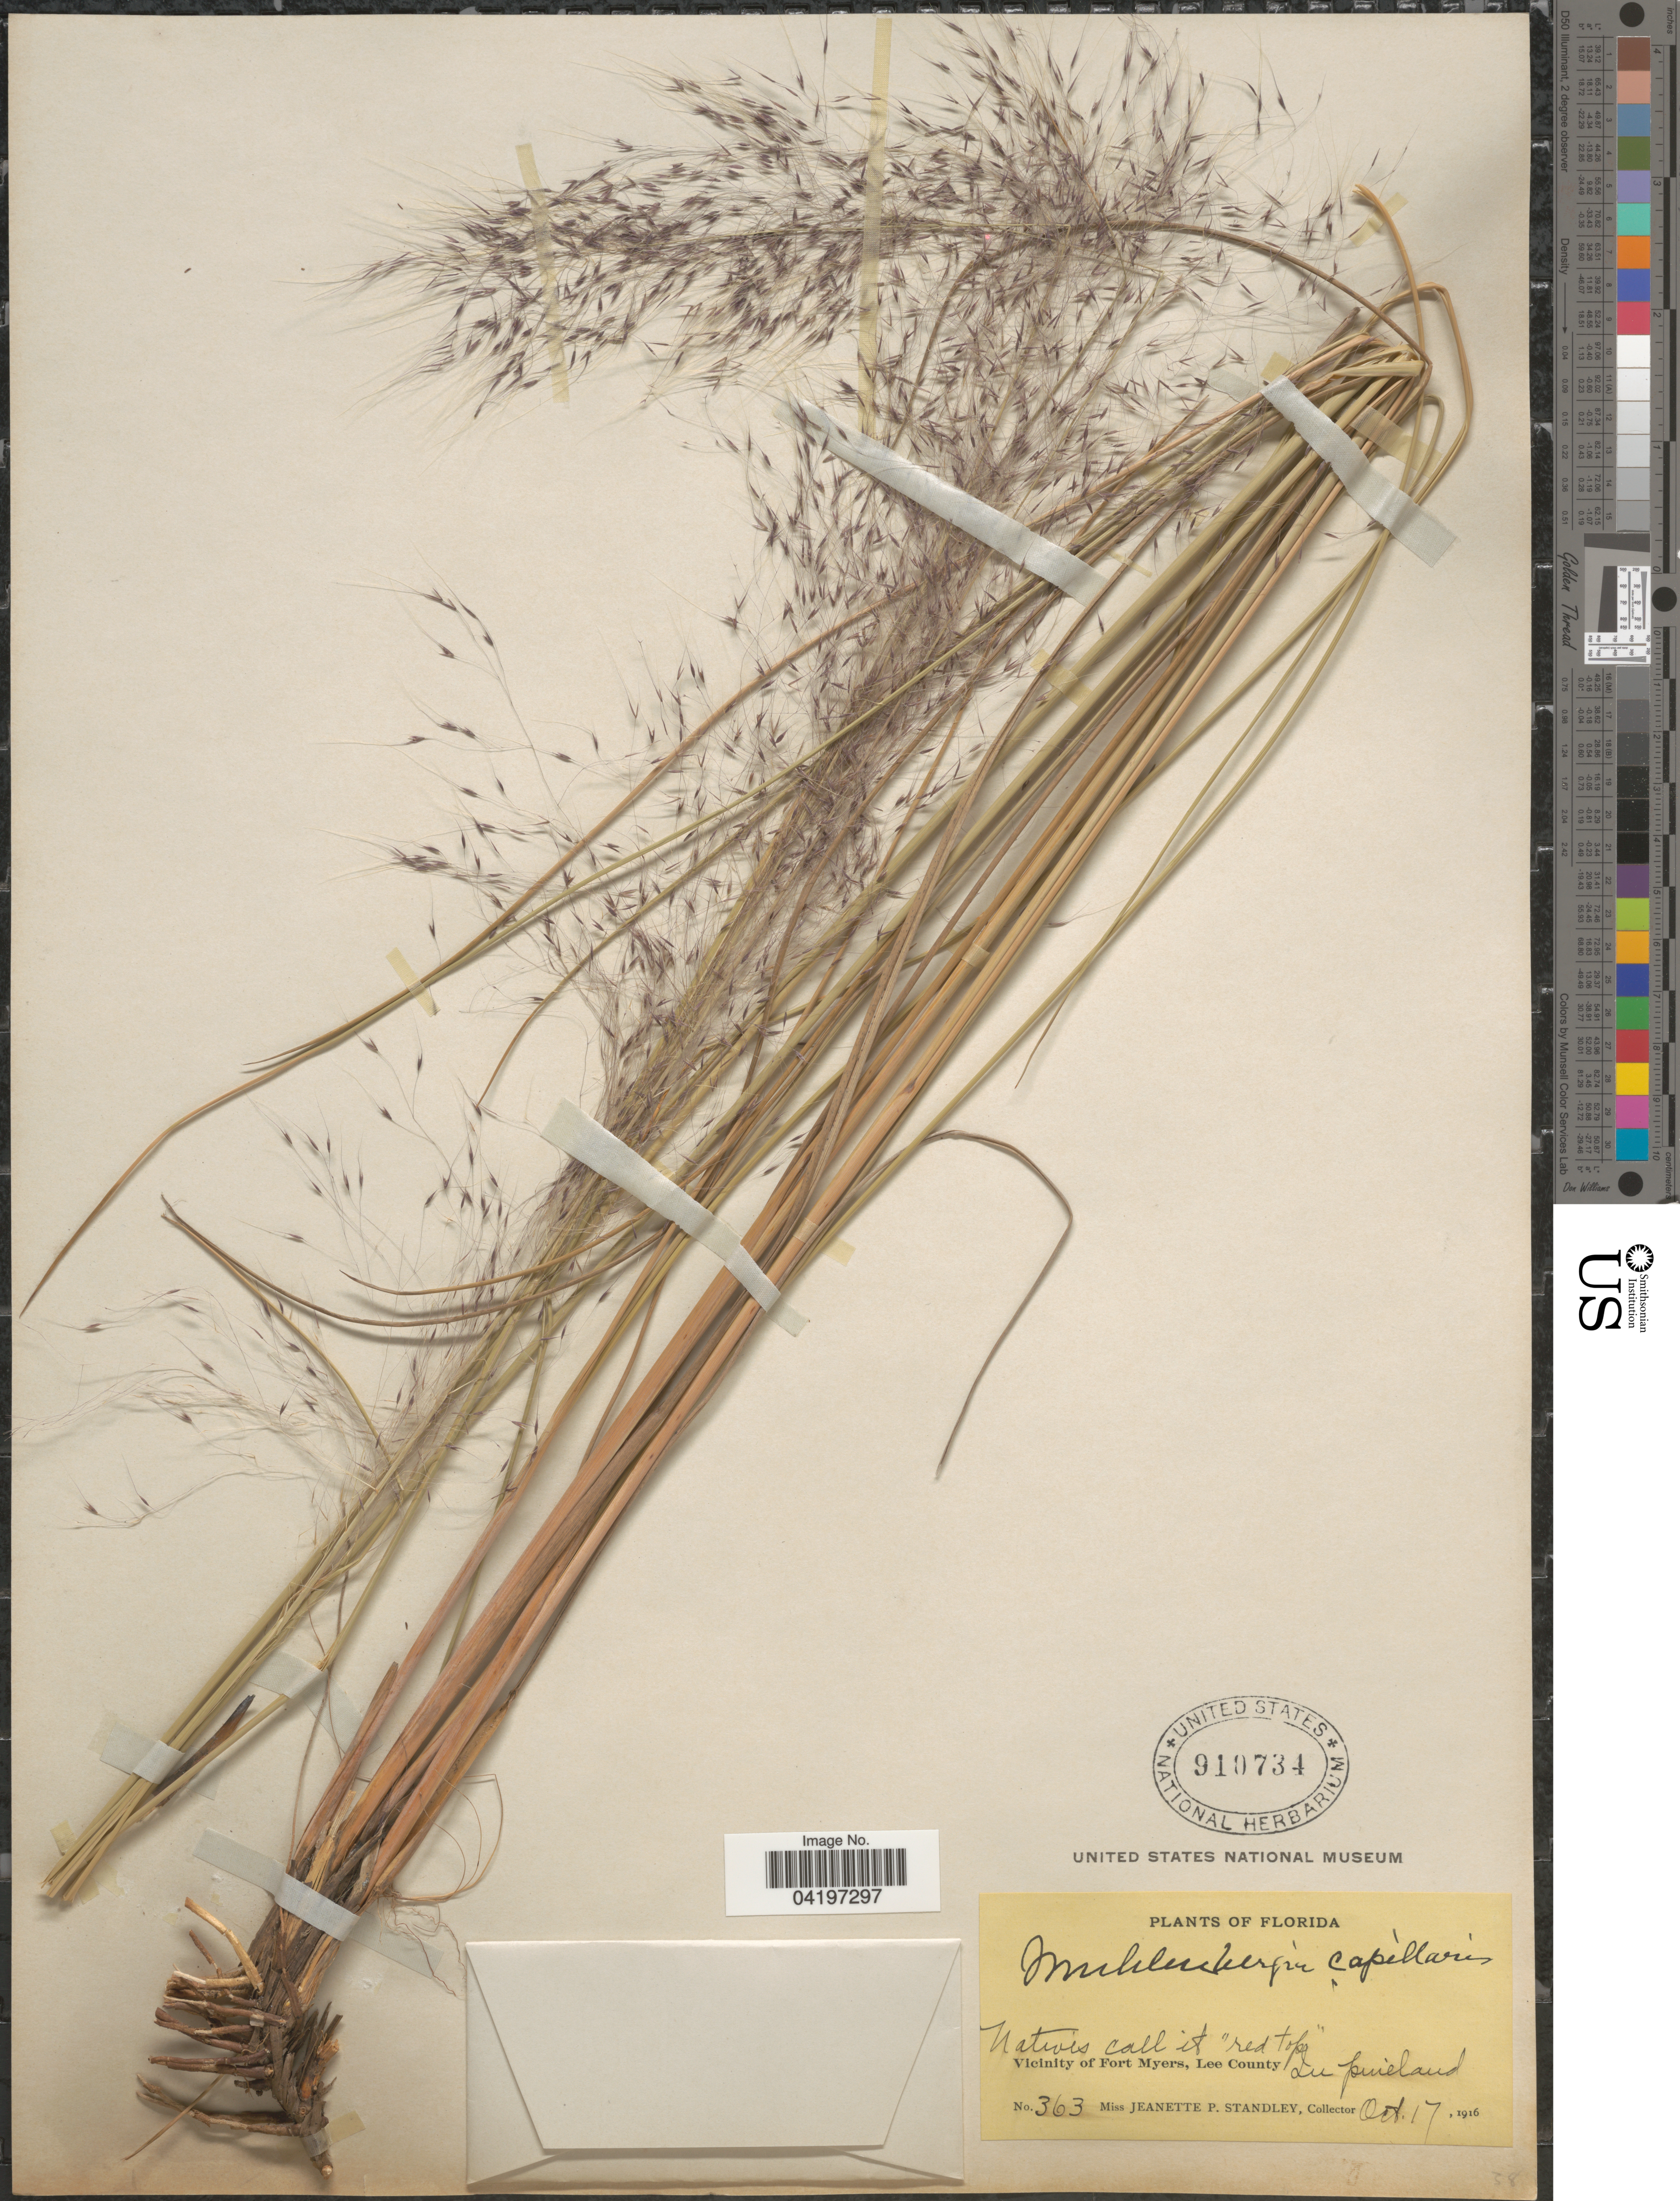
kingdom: Plantae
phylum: Tracheophyta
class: Liliopsida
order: Poales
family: Poaceae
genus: Muhlenbergia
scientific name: Muhlenbergia sericea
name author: (Michx.) P.M. Peterson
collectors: J. P. Standley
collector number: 363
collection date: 1916-10-17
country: United States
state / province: Florida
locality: Vicinity of Fort Myers, Lee County.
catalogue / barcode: US 910734